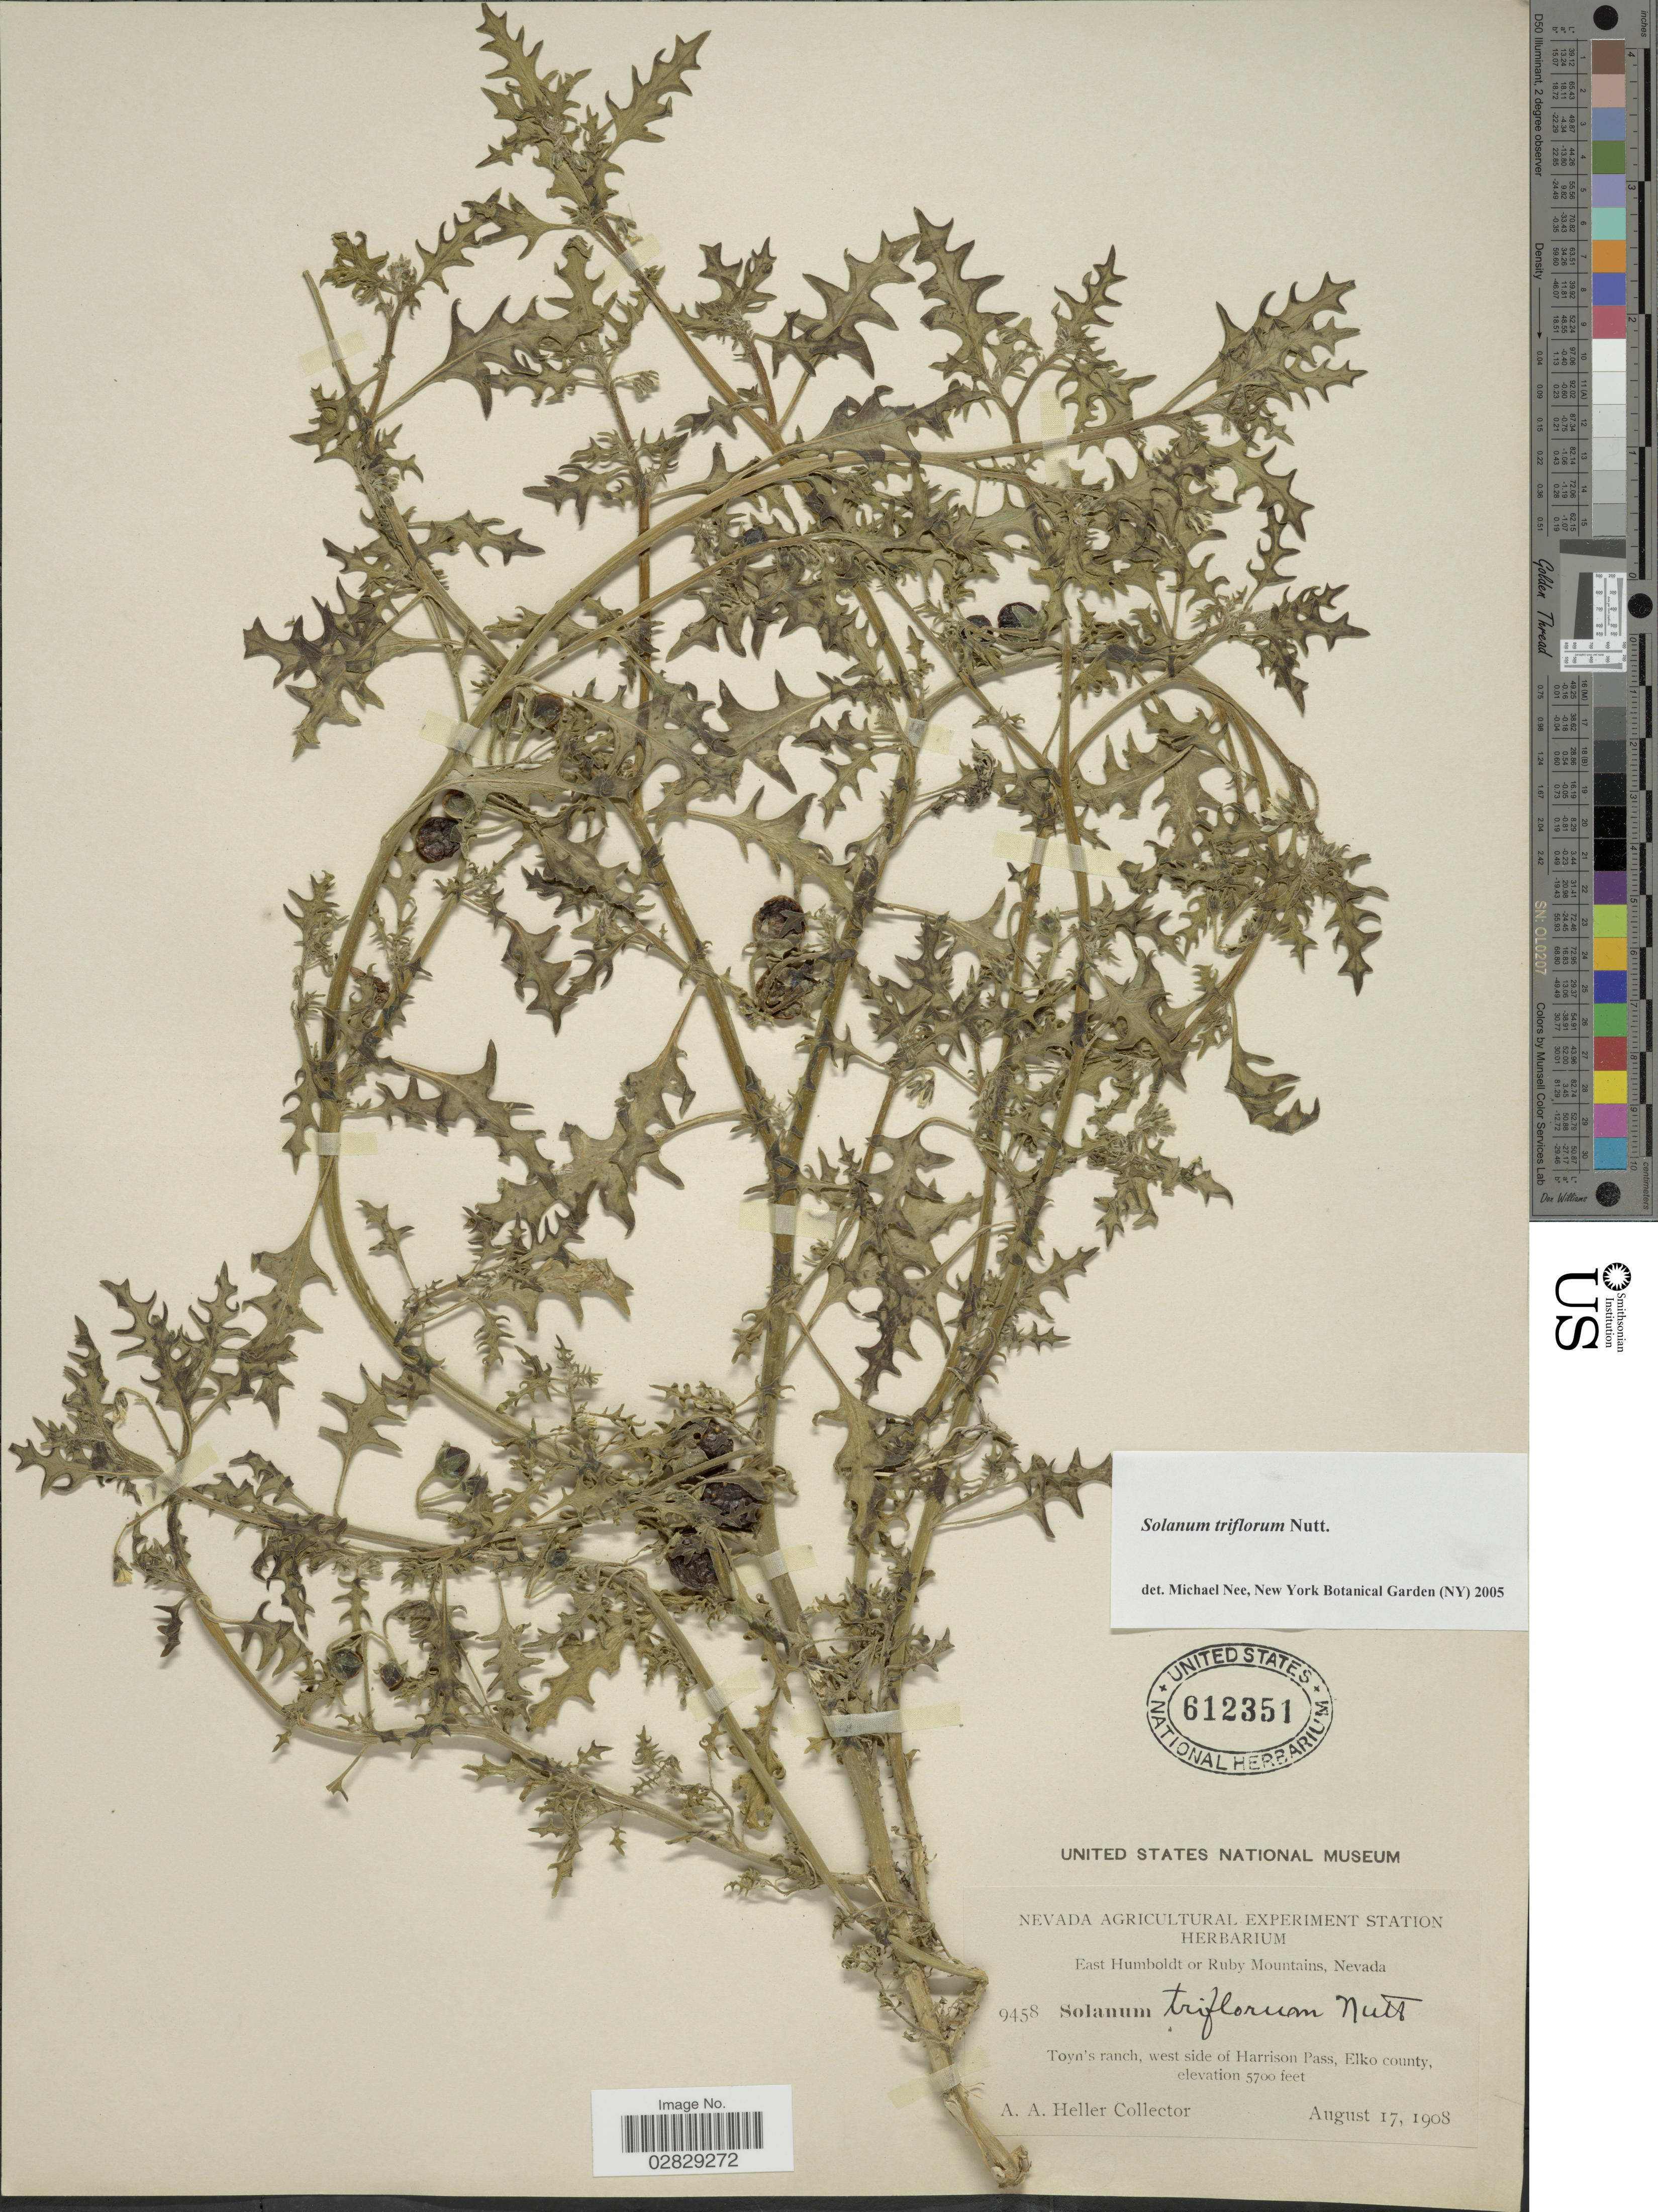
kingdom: Plantae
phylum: Tracheophyta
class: Magnoliopsida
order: Solanales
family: Solanaceae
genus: Solanum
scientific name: Solanum triflorum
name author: Nutt.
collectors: A. A. Heller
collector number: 9458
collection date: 1908-08-17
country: United States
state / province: Nevada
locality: East Humboldt or Ruby Mountains. Toyn's ranch, west side of Harrison Pass, Elko county.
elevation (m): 1737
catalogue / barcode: US 612351